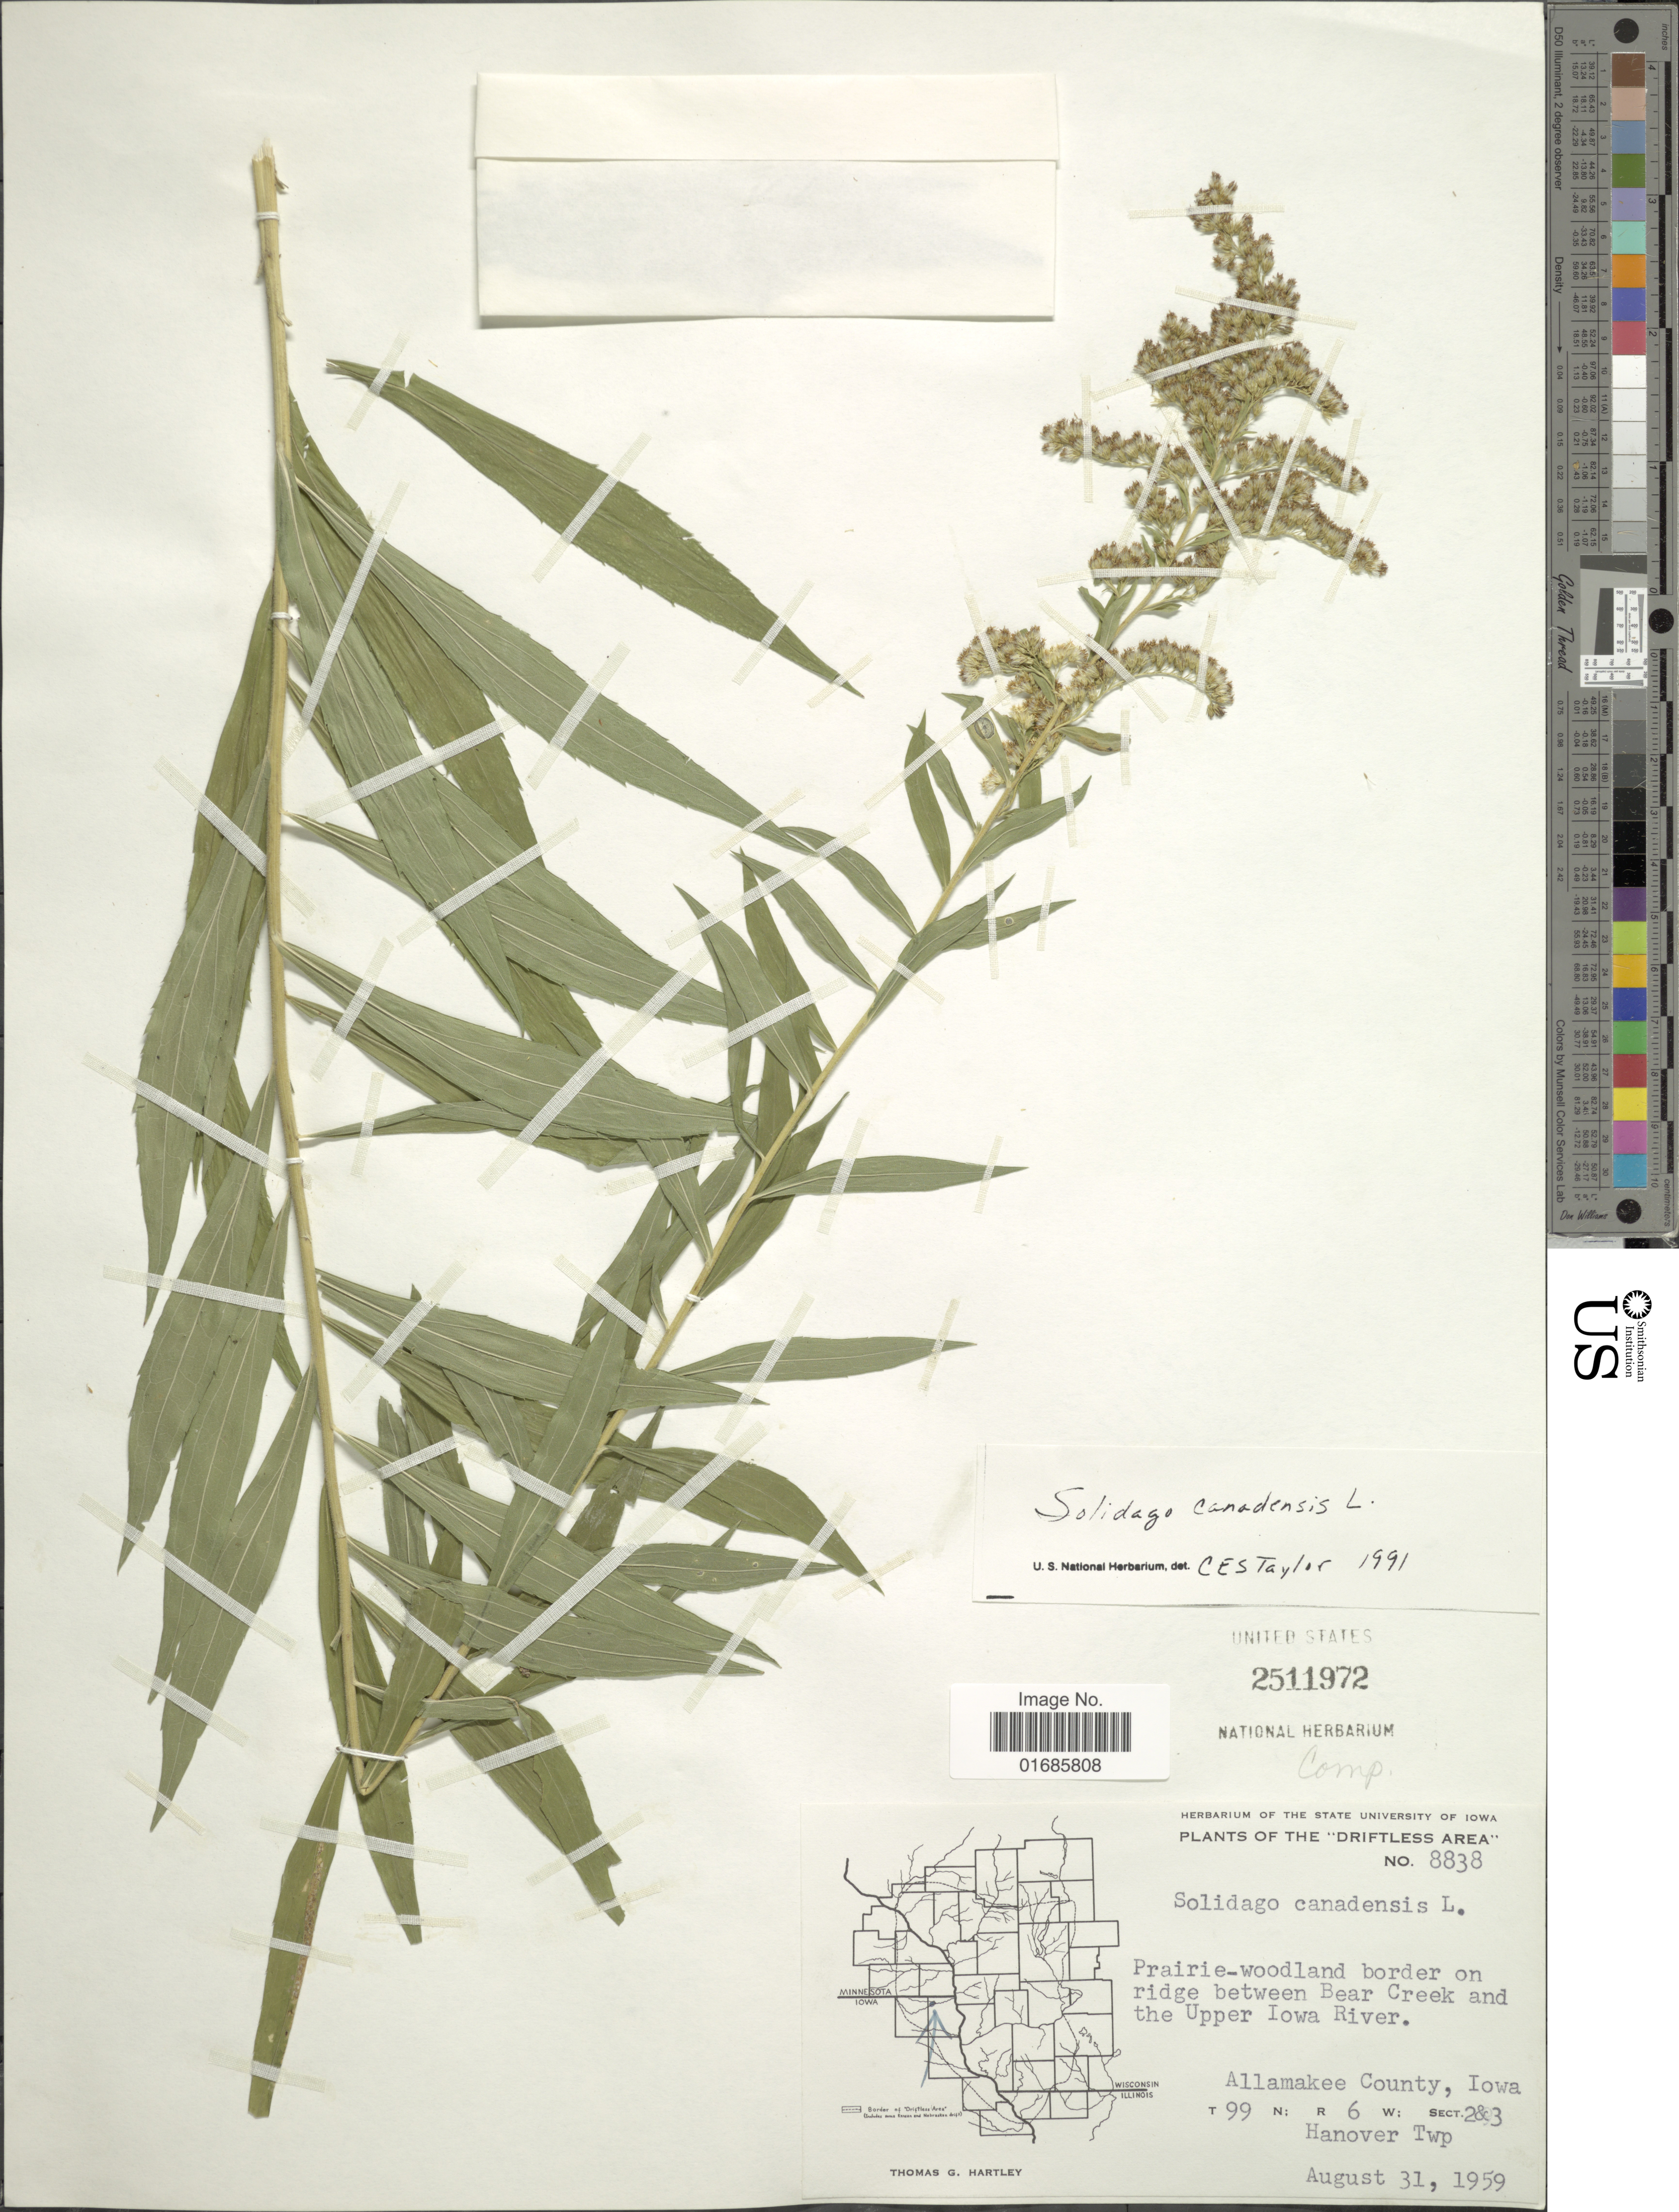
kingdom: Plantae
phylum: Tracheophyta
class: Magnoliopsida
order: Asterales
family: Asteraceae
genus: Solidago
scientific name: Solidago canadensis var. scabra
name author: (Muhl. ex Willd.) Torr. & A. Gray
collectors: T. G. Hartley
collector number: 8838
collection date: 1959-08-31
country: United States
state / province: Iowa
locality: Driftless Area, Prairie-woodland border on ridge between Bear Creek and the Upper Iowa River, Allamakee County, T99N, R6W, Sect 2&3, Hanover Twp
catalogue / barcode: US 2511972